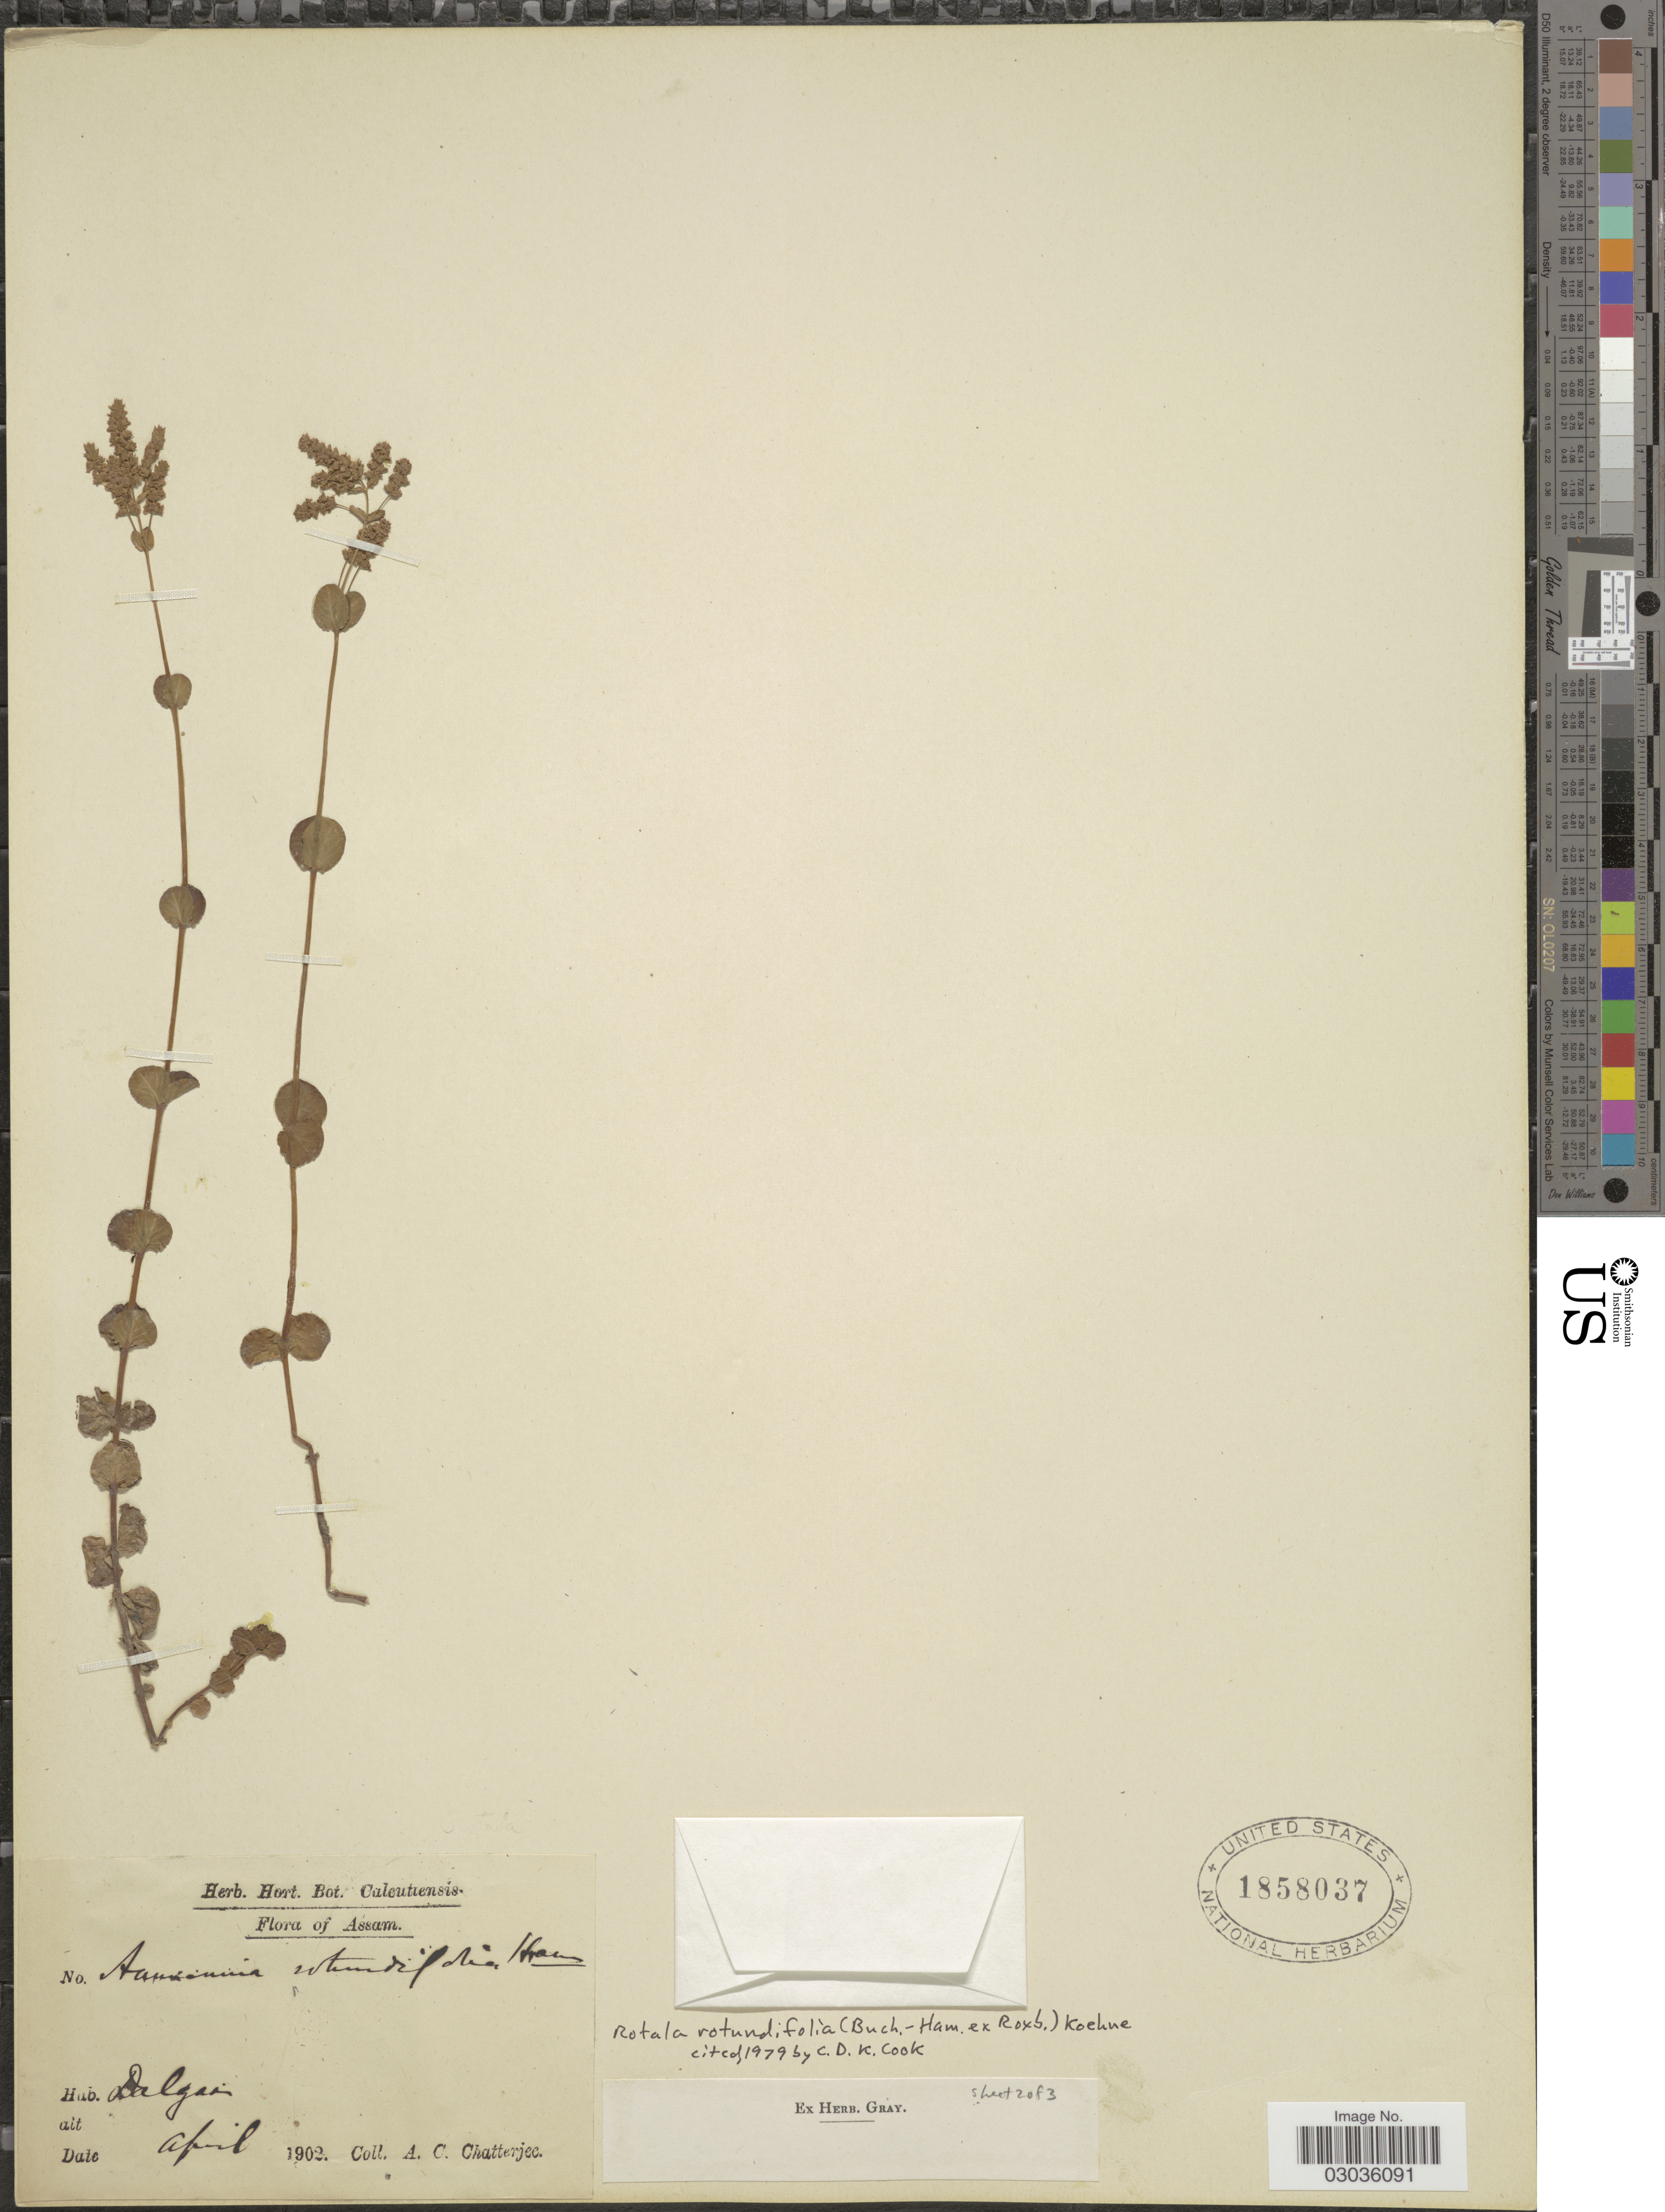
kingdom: Plantae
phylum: Tracheophyta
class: Magnoliopsida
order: Myrtales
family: Lythraceae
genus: Rotala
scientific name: Rotala rotundifolia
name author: (Buch.-Ham. & Roxb.) Koehne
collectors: A. Chatterjee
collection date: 1902-04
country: India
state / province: Assam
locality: Dalgaon.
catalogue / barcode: US 1858037